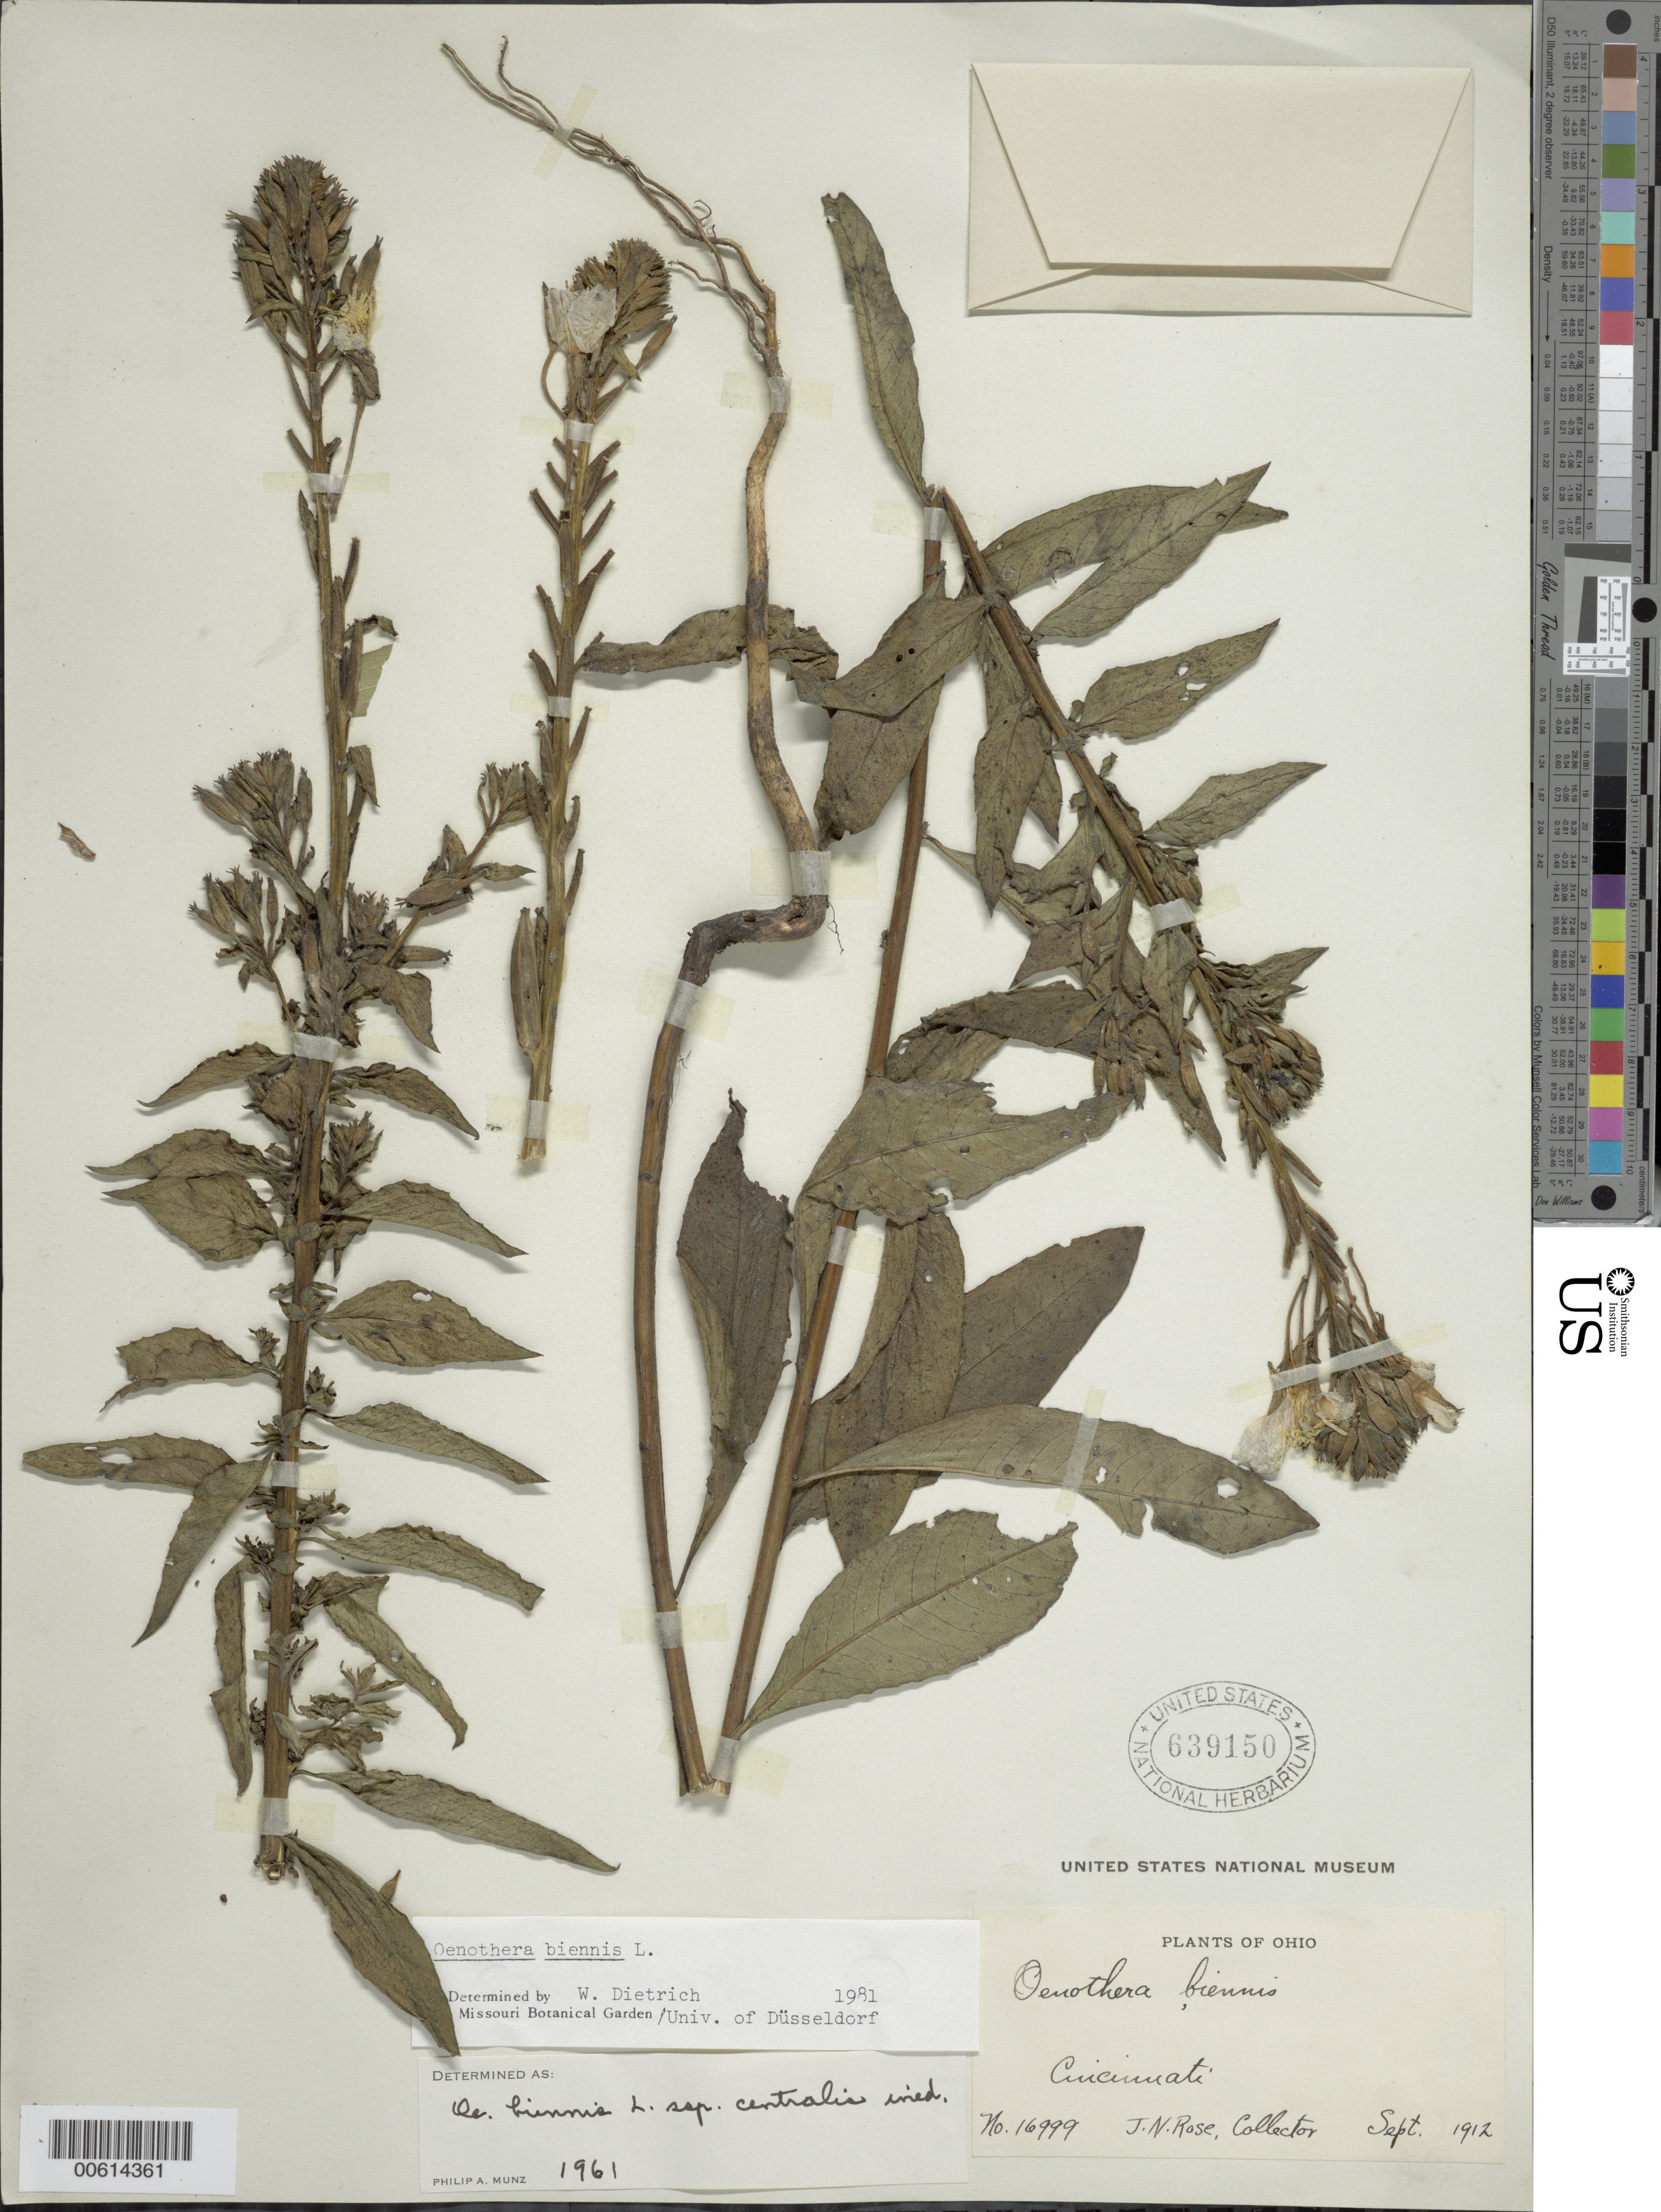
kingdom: Plantae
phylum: Tracheophyta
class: Magnoliopsida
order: Myrtales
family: Onagraceae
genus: Oenothera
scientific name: Oenothera biennis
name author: L.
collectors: J. N. Rose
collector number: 16999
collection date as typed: Sep 1912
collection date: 1912-09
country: United States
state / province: Ohio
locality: Cincinnati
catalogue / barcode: US 639150